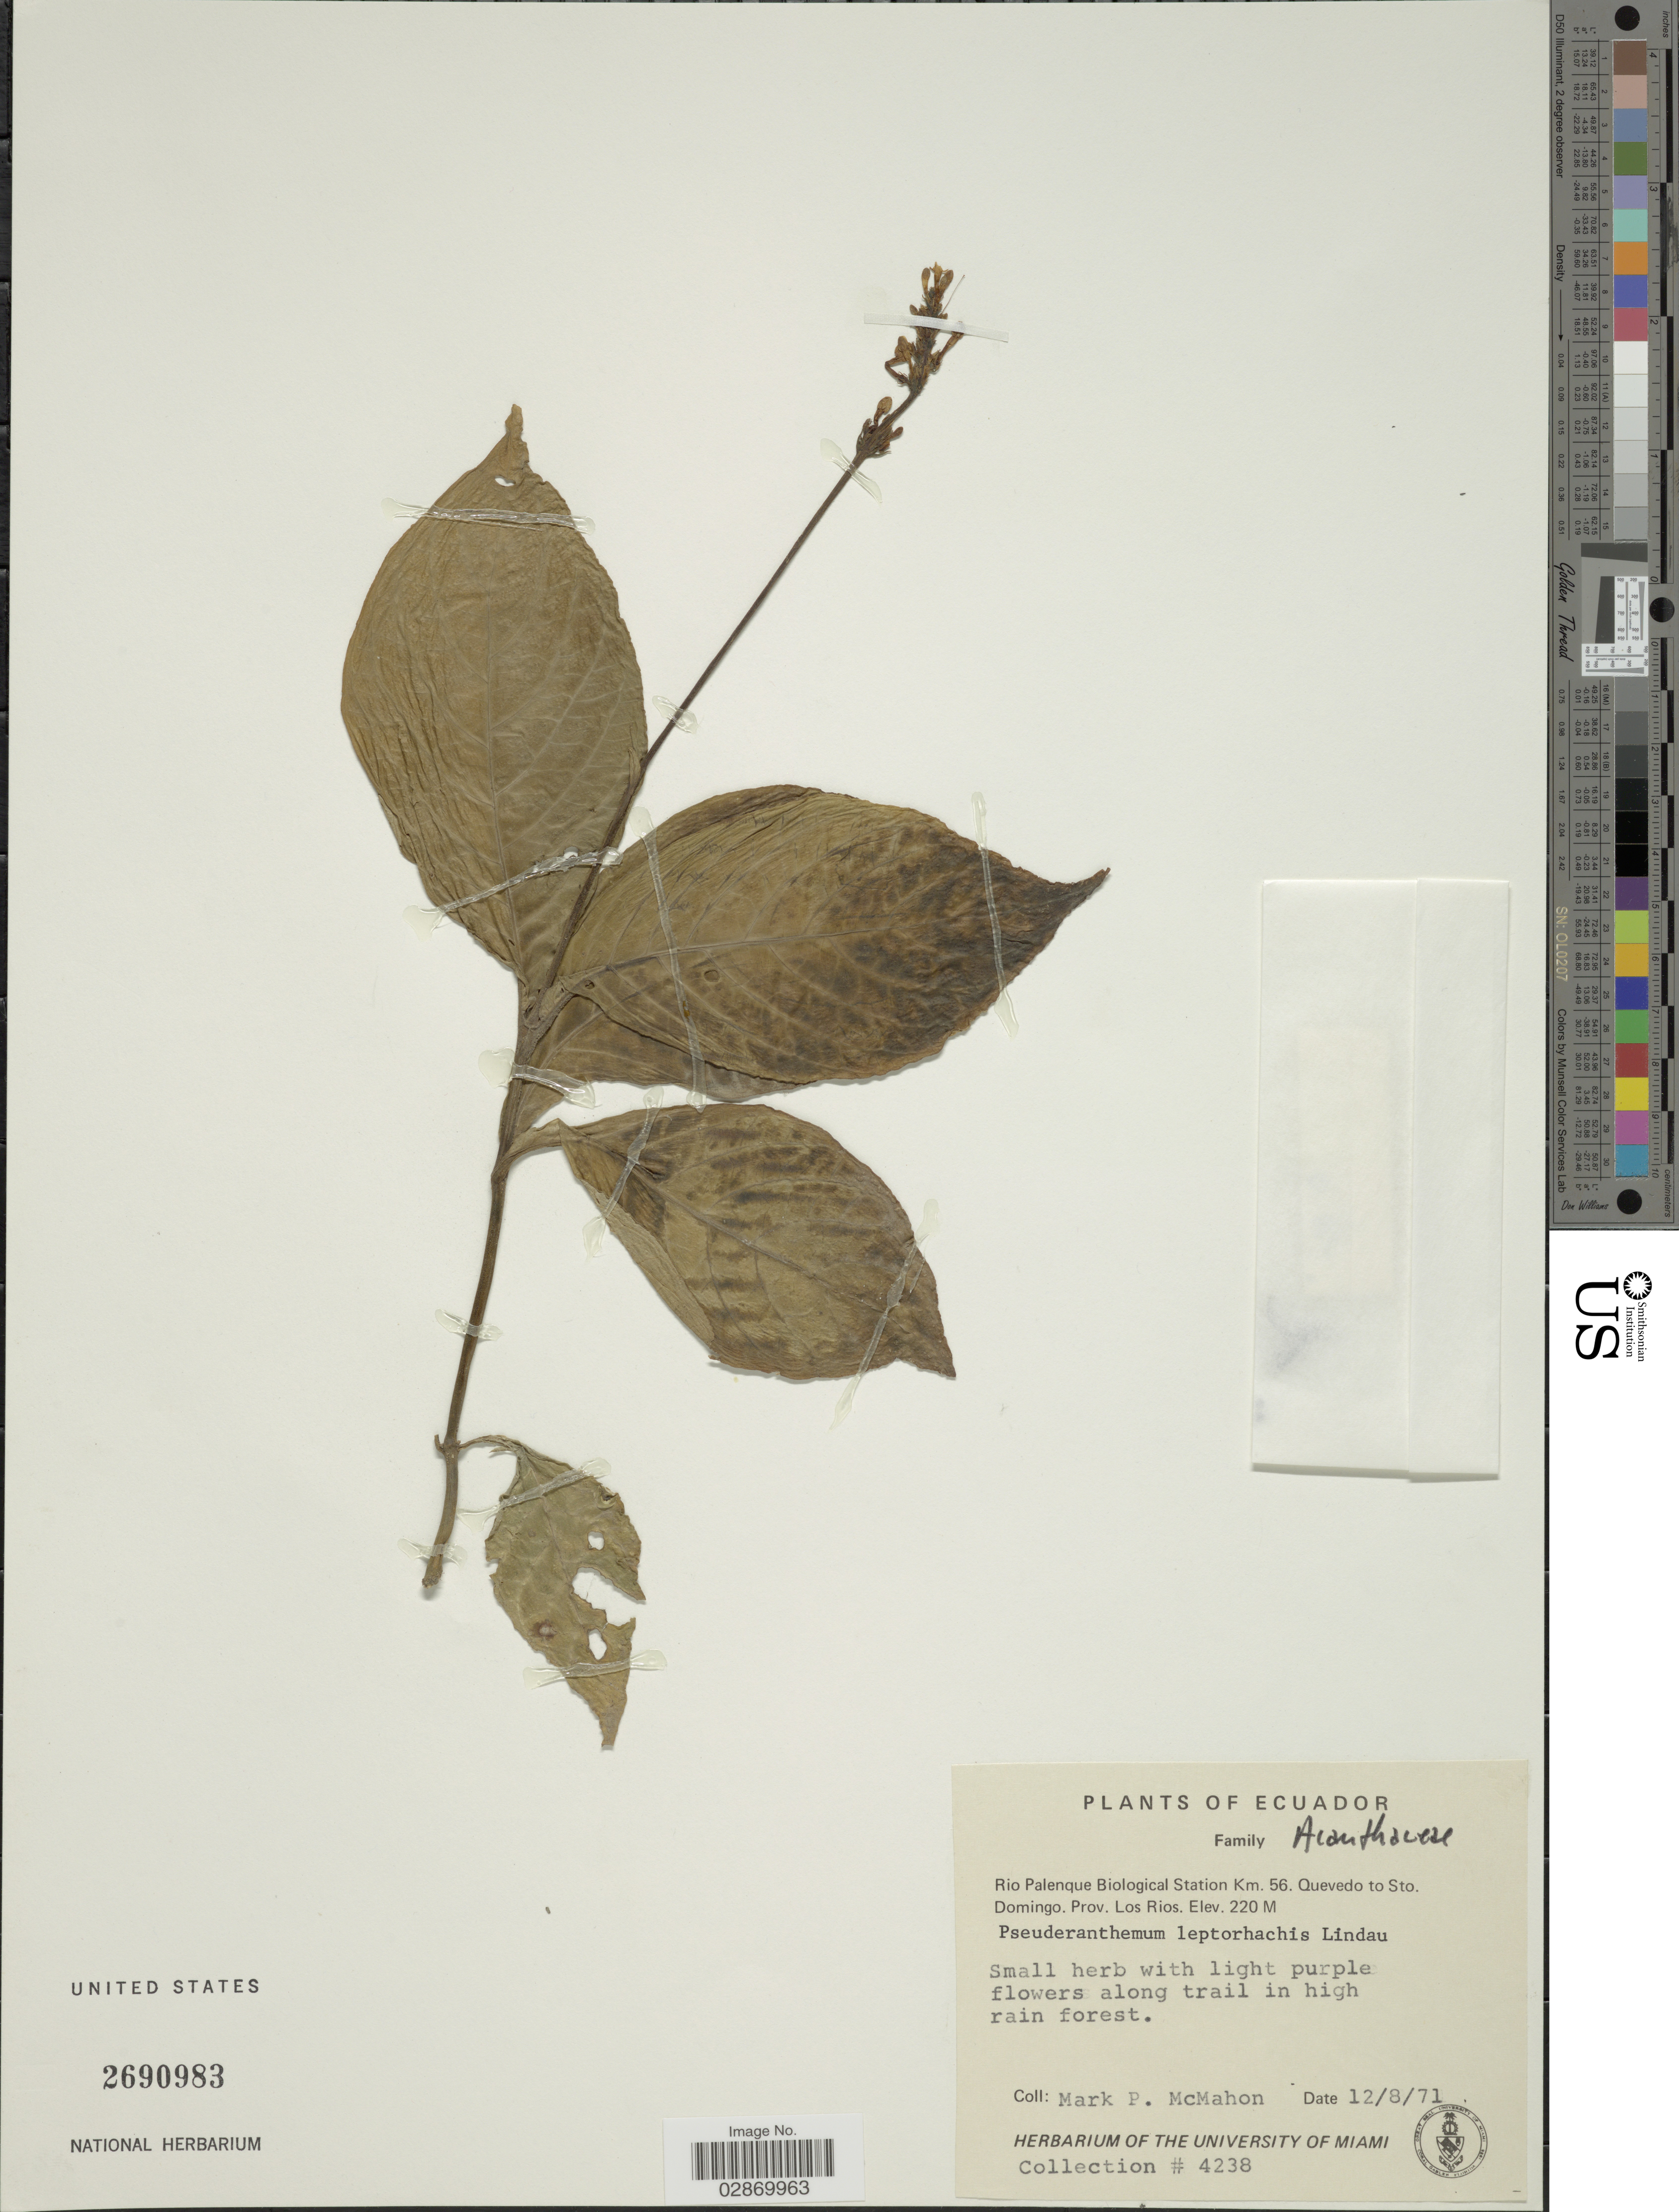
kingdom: Plantae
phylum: Tracheophyta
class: Magnoliopsida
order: Lamiales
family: Acanthaceae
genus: Pseuderanthemum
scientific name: Pseuderanthemum leptorhachis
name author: Lindau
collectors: M. McMahon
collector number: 4238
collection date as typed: Transcribed d/m/y: 12/8/71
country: Ecuador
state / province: Los Ríos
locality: Rio Palenque Biological Station Km. 56, Quevedo to Sto. Domingo.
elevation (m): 220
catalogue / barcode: US 2690983